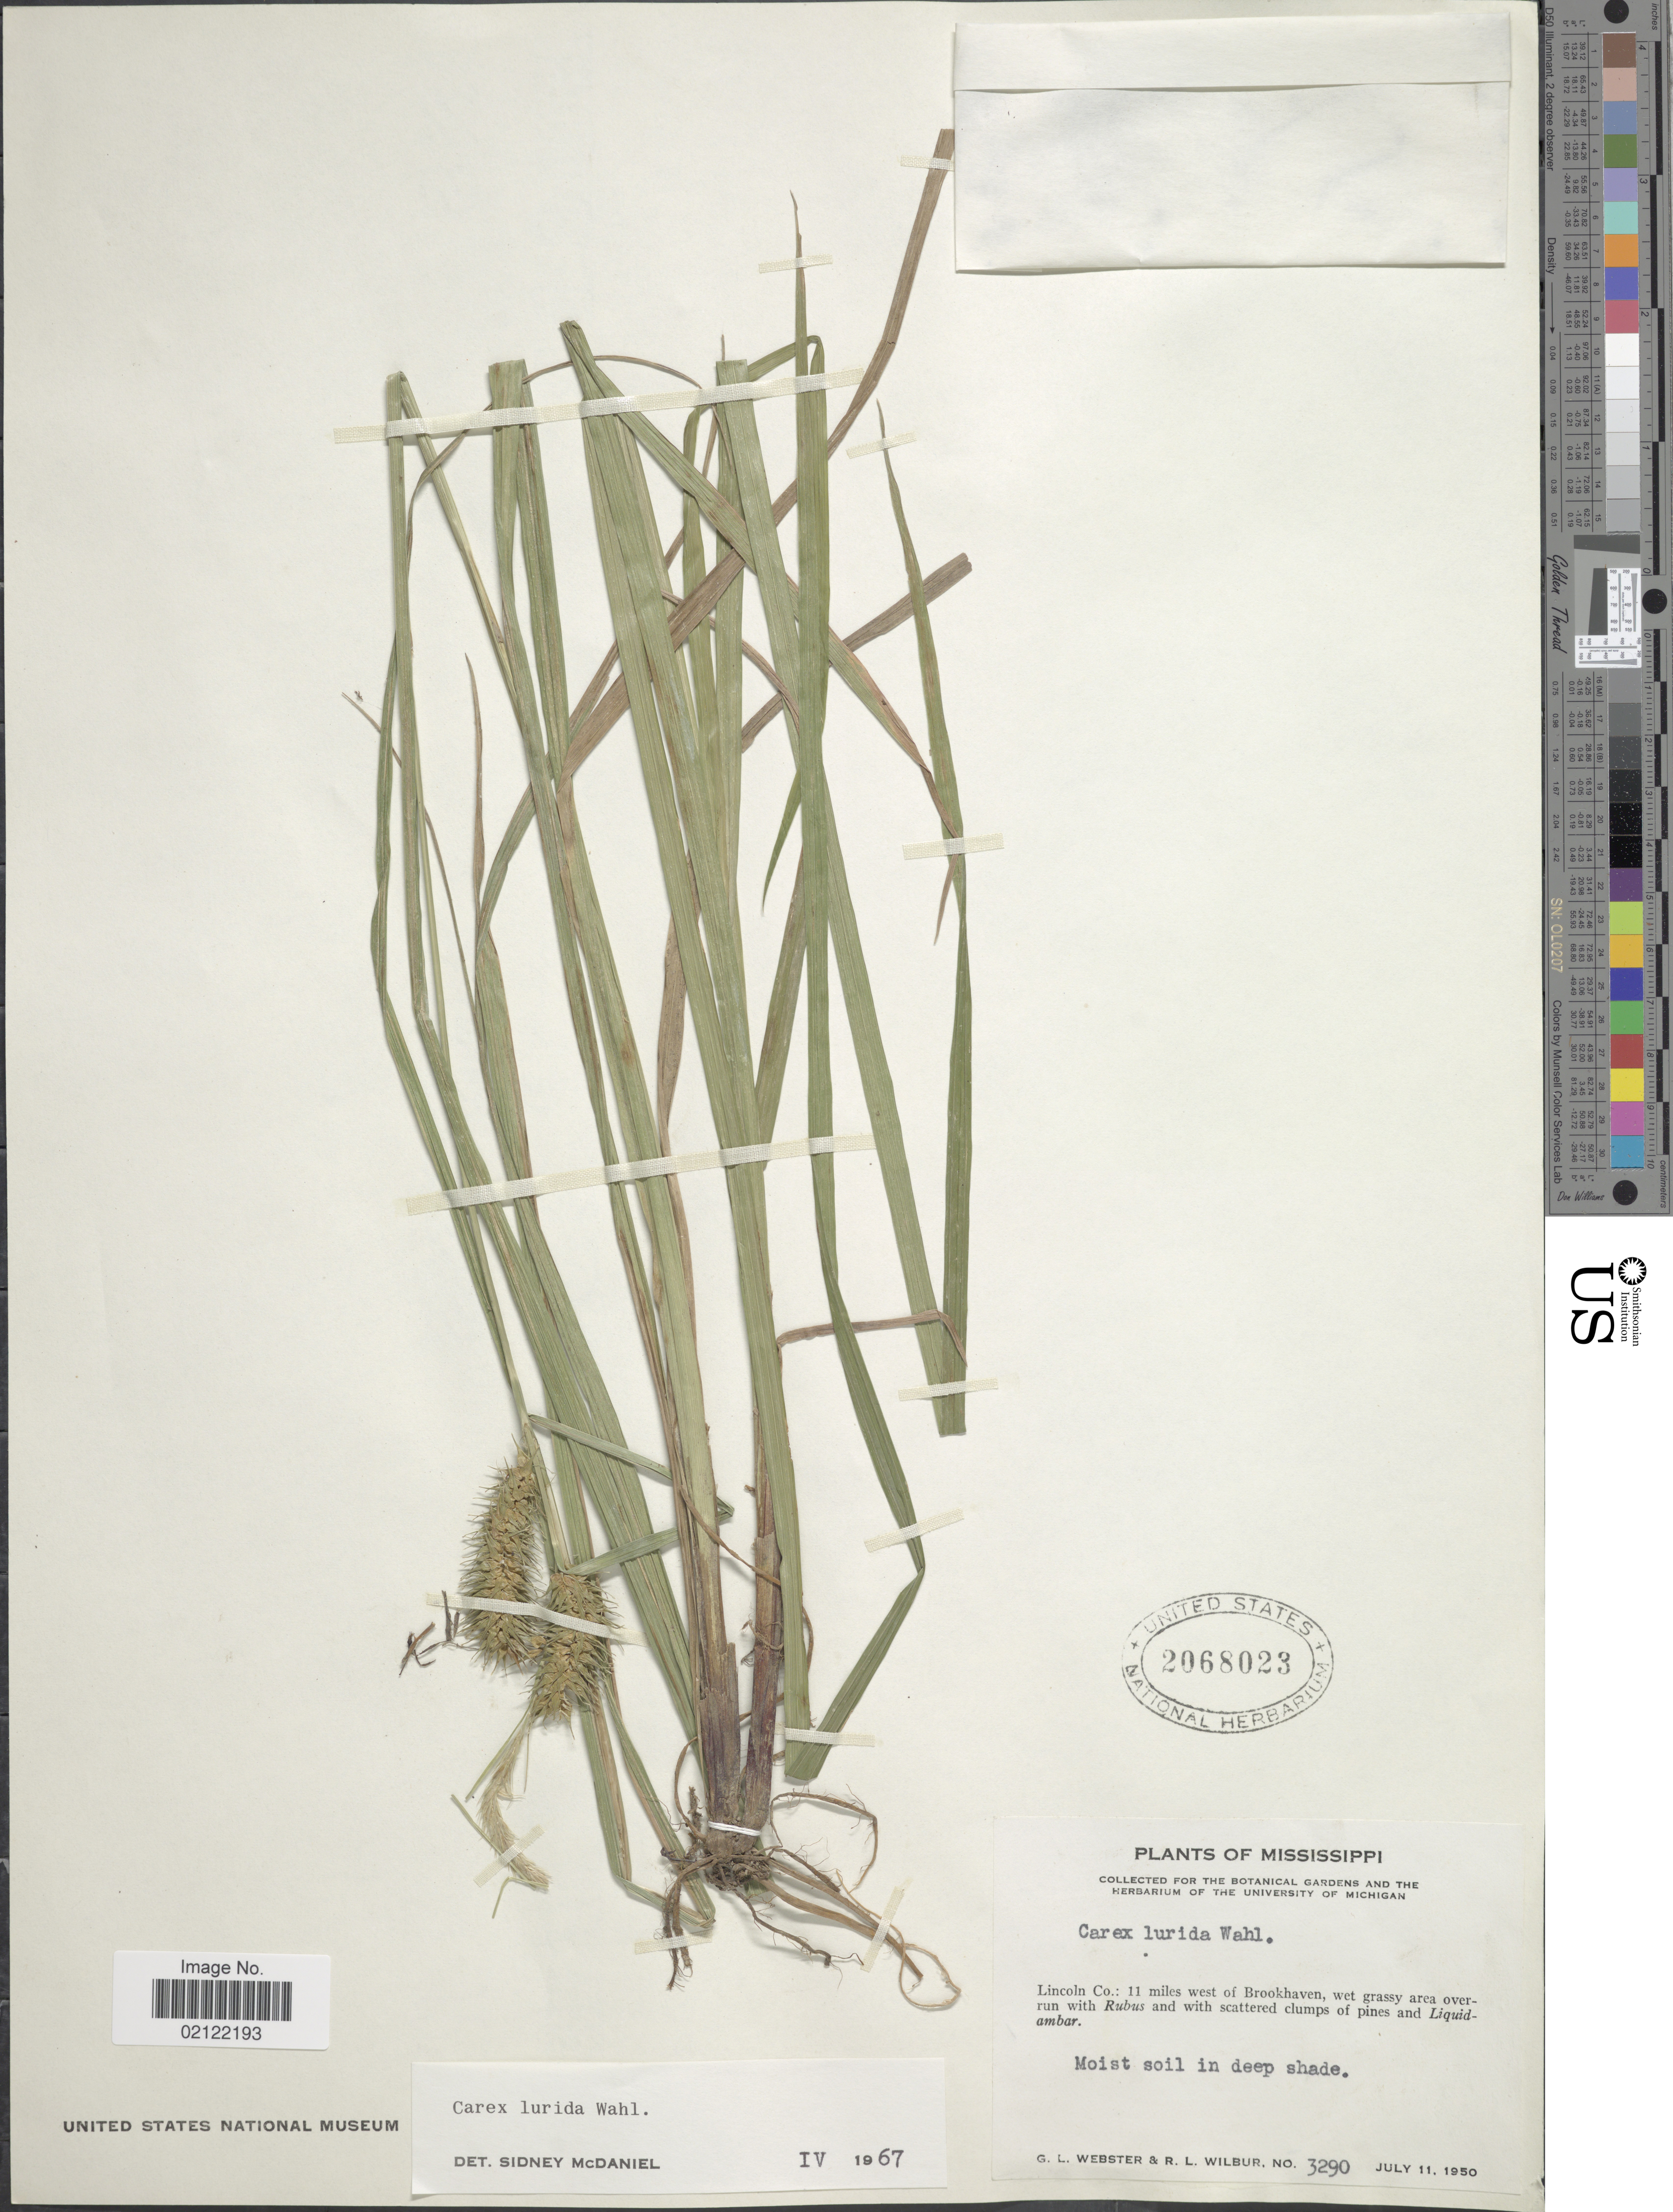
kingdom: Plantae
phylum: Tracheophyta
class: Liliopsida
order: Poales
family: Cyperaceae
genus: Carex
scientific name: Carex lurida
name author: Wahlenb.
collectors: G. L. Webster & R. L. Wilbur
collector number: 3290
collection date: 1950-07-11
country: United States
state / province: Mississippi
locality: Lincoln Co.: 11 miles west of Brookhaven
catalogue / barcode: US 2068023